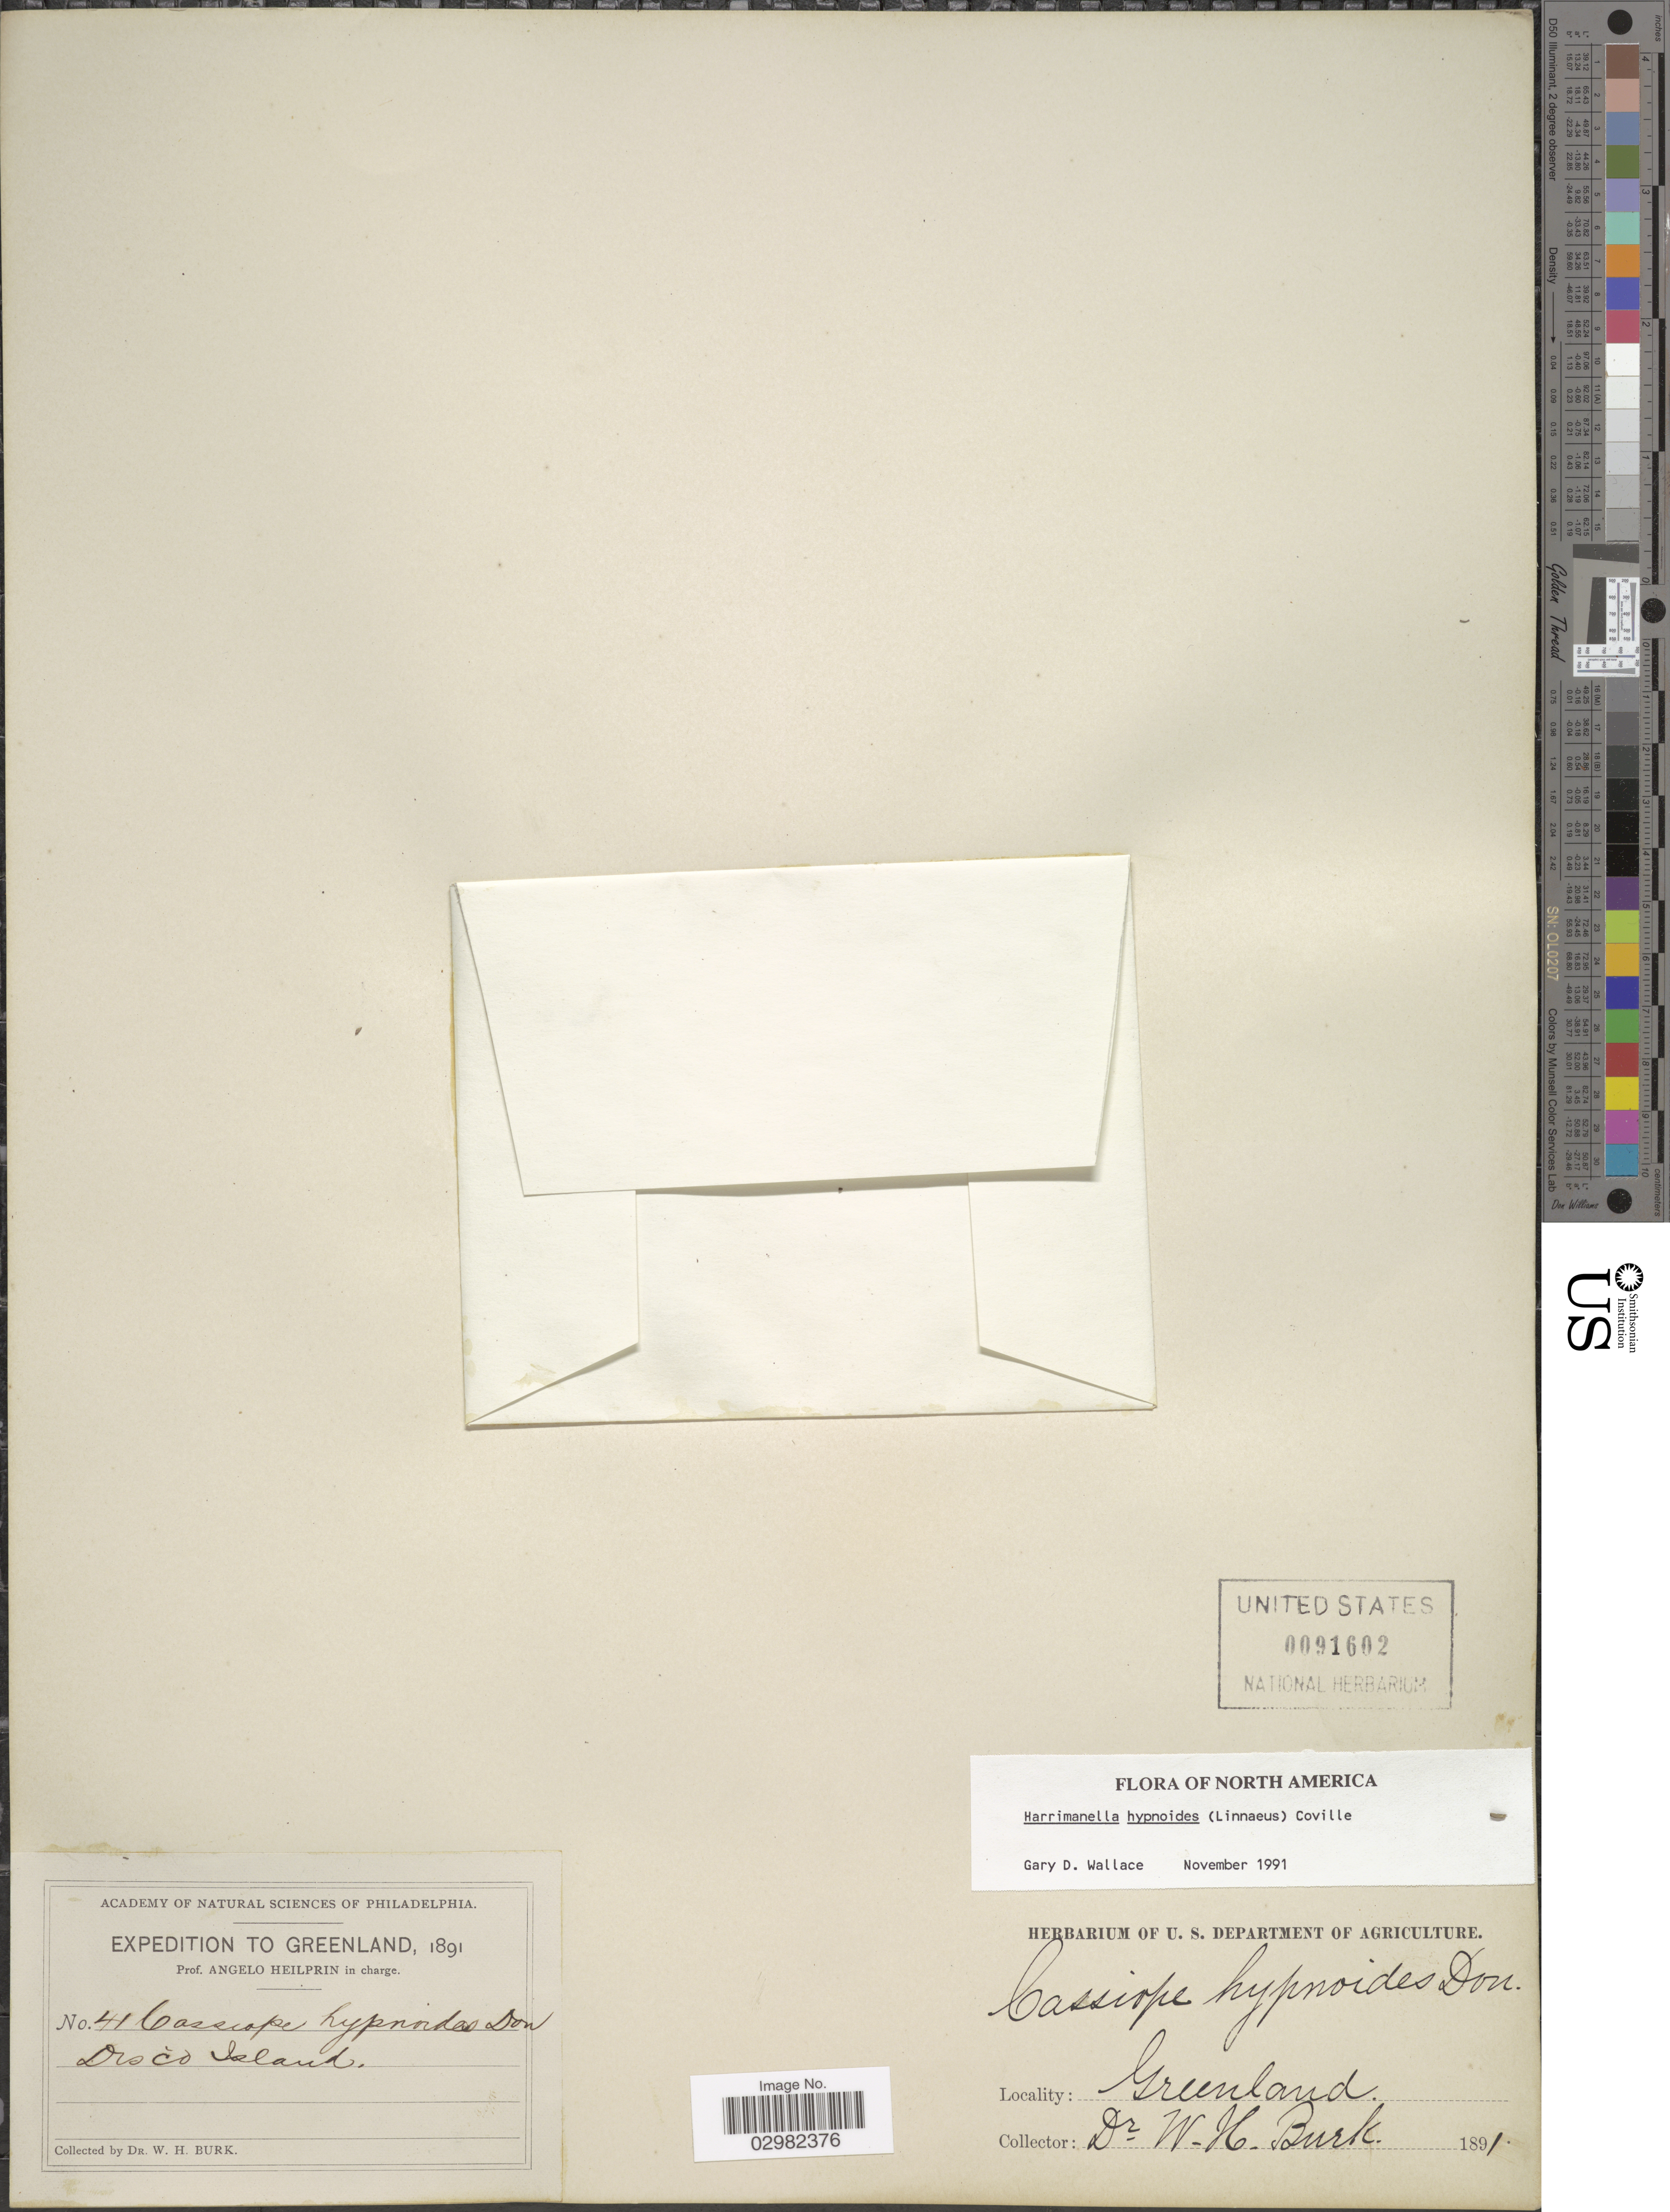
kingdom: Plantae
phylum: Tracheophyta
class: Magnoliopsida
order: Ericales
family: Ericaceae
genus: Harrimanella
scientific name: Harrimanella hypnoides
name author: (L.) Coville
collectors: W. Burk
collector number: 41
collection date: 1891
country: Greenland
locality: Disco Island.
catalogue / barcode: US 91602